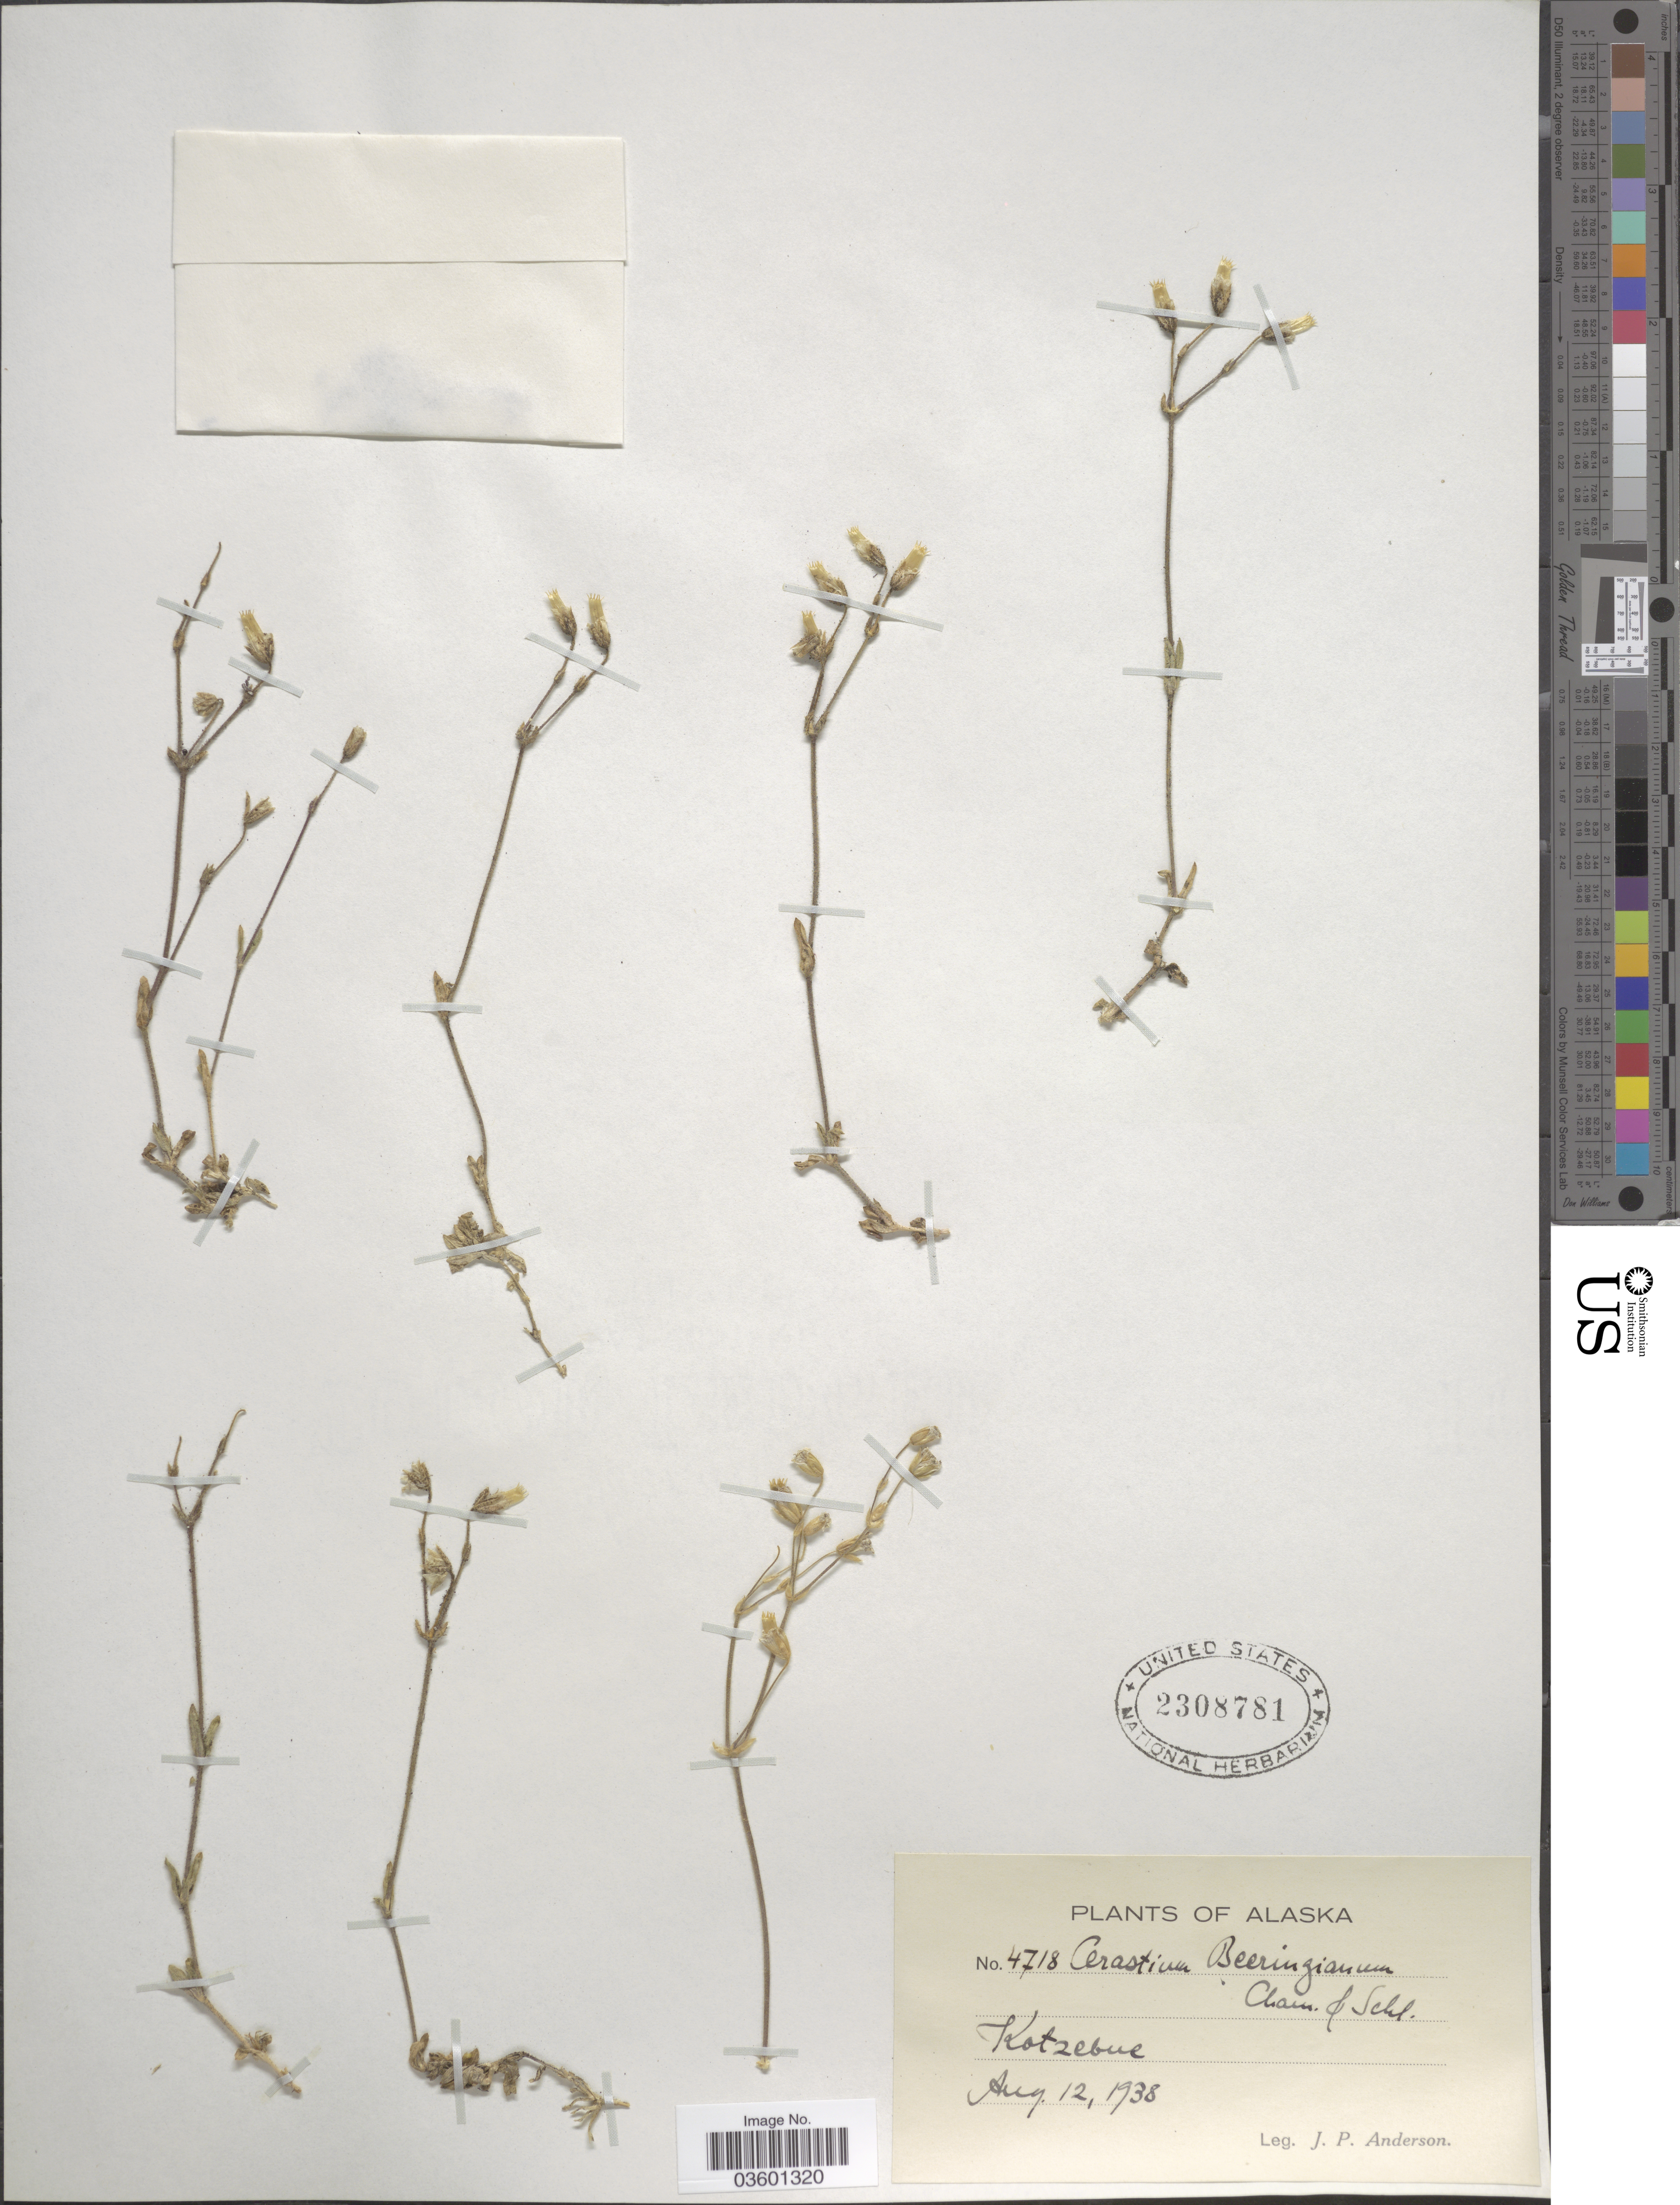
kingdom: Plantae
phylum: Tracheophyta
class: Magnoliopsida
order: Caryophyllales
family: Caryophyllaceae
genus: Cerastium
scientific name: Cerastium beeringianum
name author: Cham. & Schltdl.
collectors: J. P. Anderson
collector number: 4718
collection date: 1938-08-12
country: United States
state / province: Alaska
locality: Kotzebue.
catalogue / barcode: US 2308781